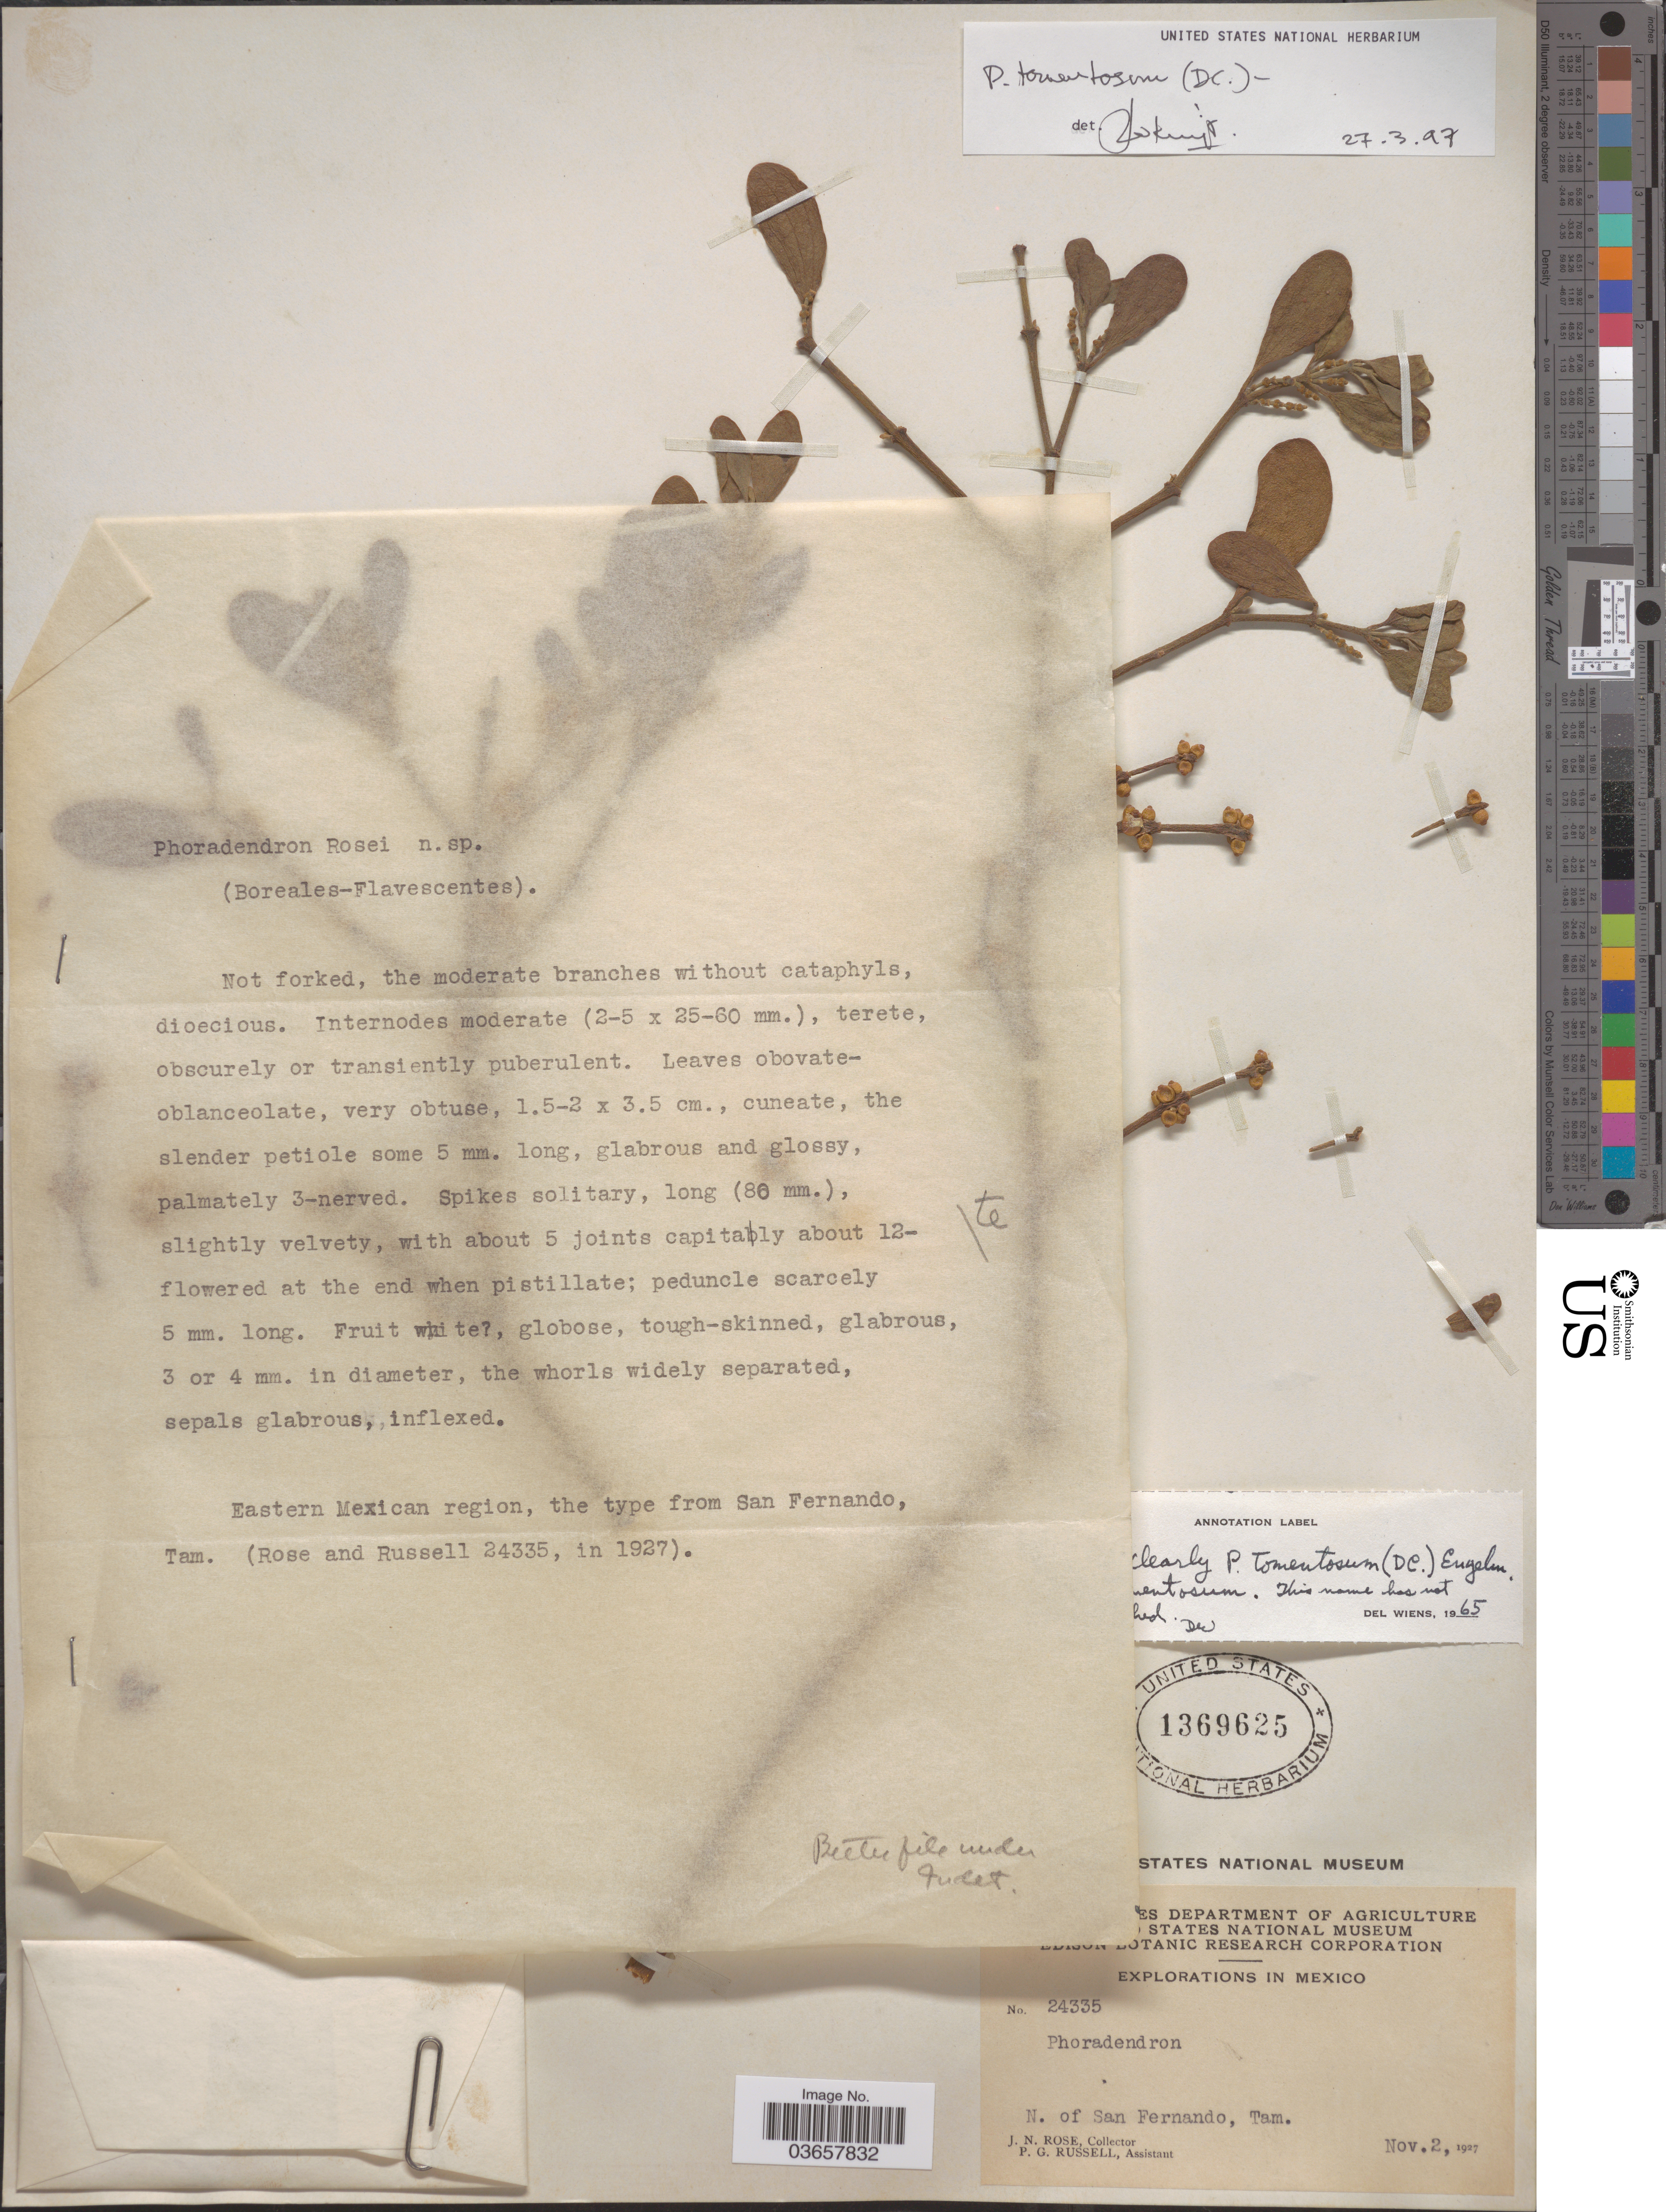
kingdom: Plantae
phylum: Tracheophyta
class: Magnoliopsida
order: Santalales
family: Viscaceae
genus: Phoradendron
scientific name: Phoradendron tomentosum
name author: DC.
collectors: J. N. Rose & P. G. Russell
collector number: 24335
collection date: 1927-11-02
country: Mexico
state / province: Tamaulipas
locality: N. of San Fernando, Tam.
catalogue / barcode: US 1369625